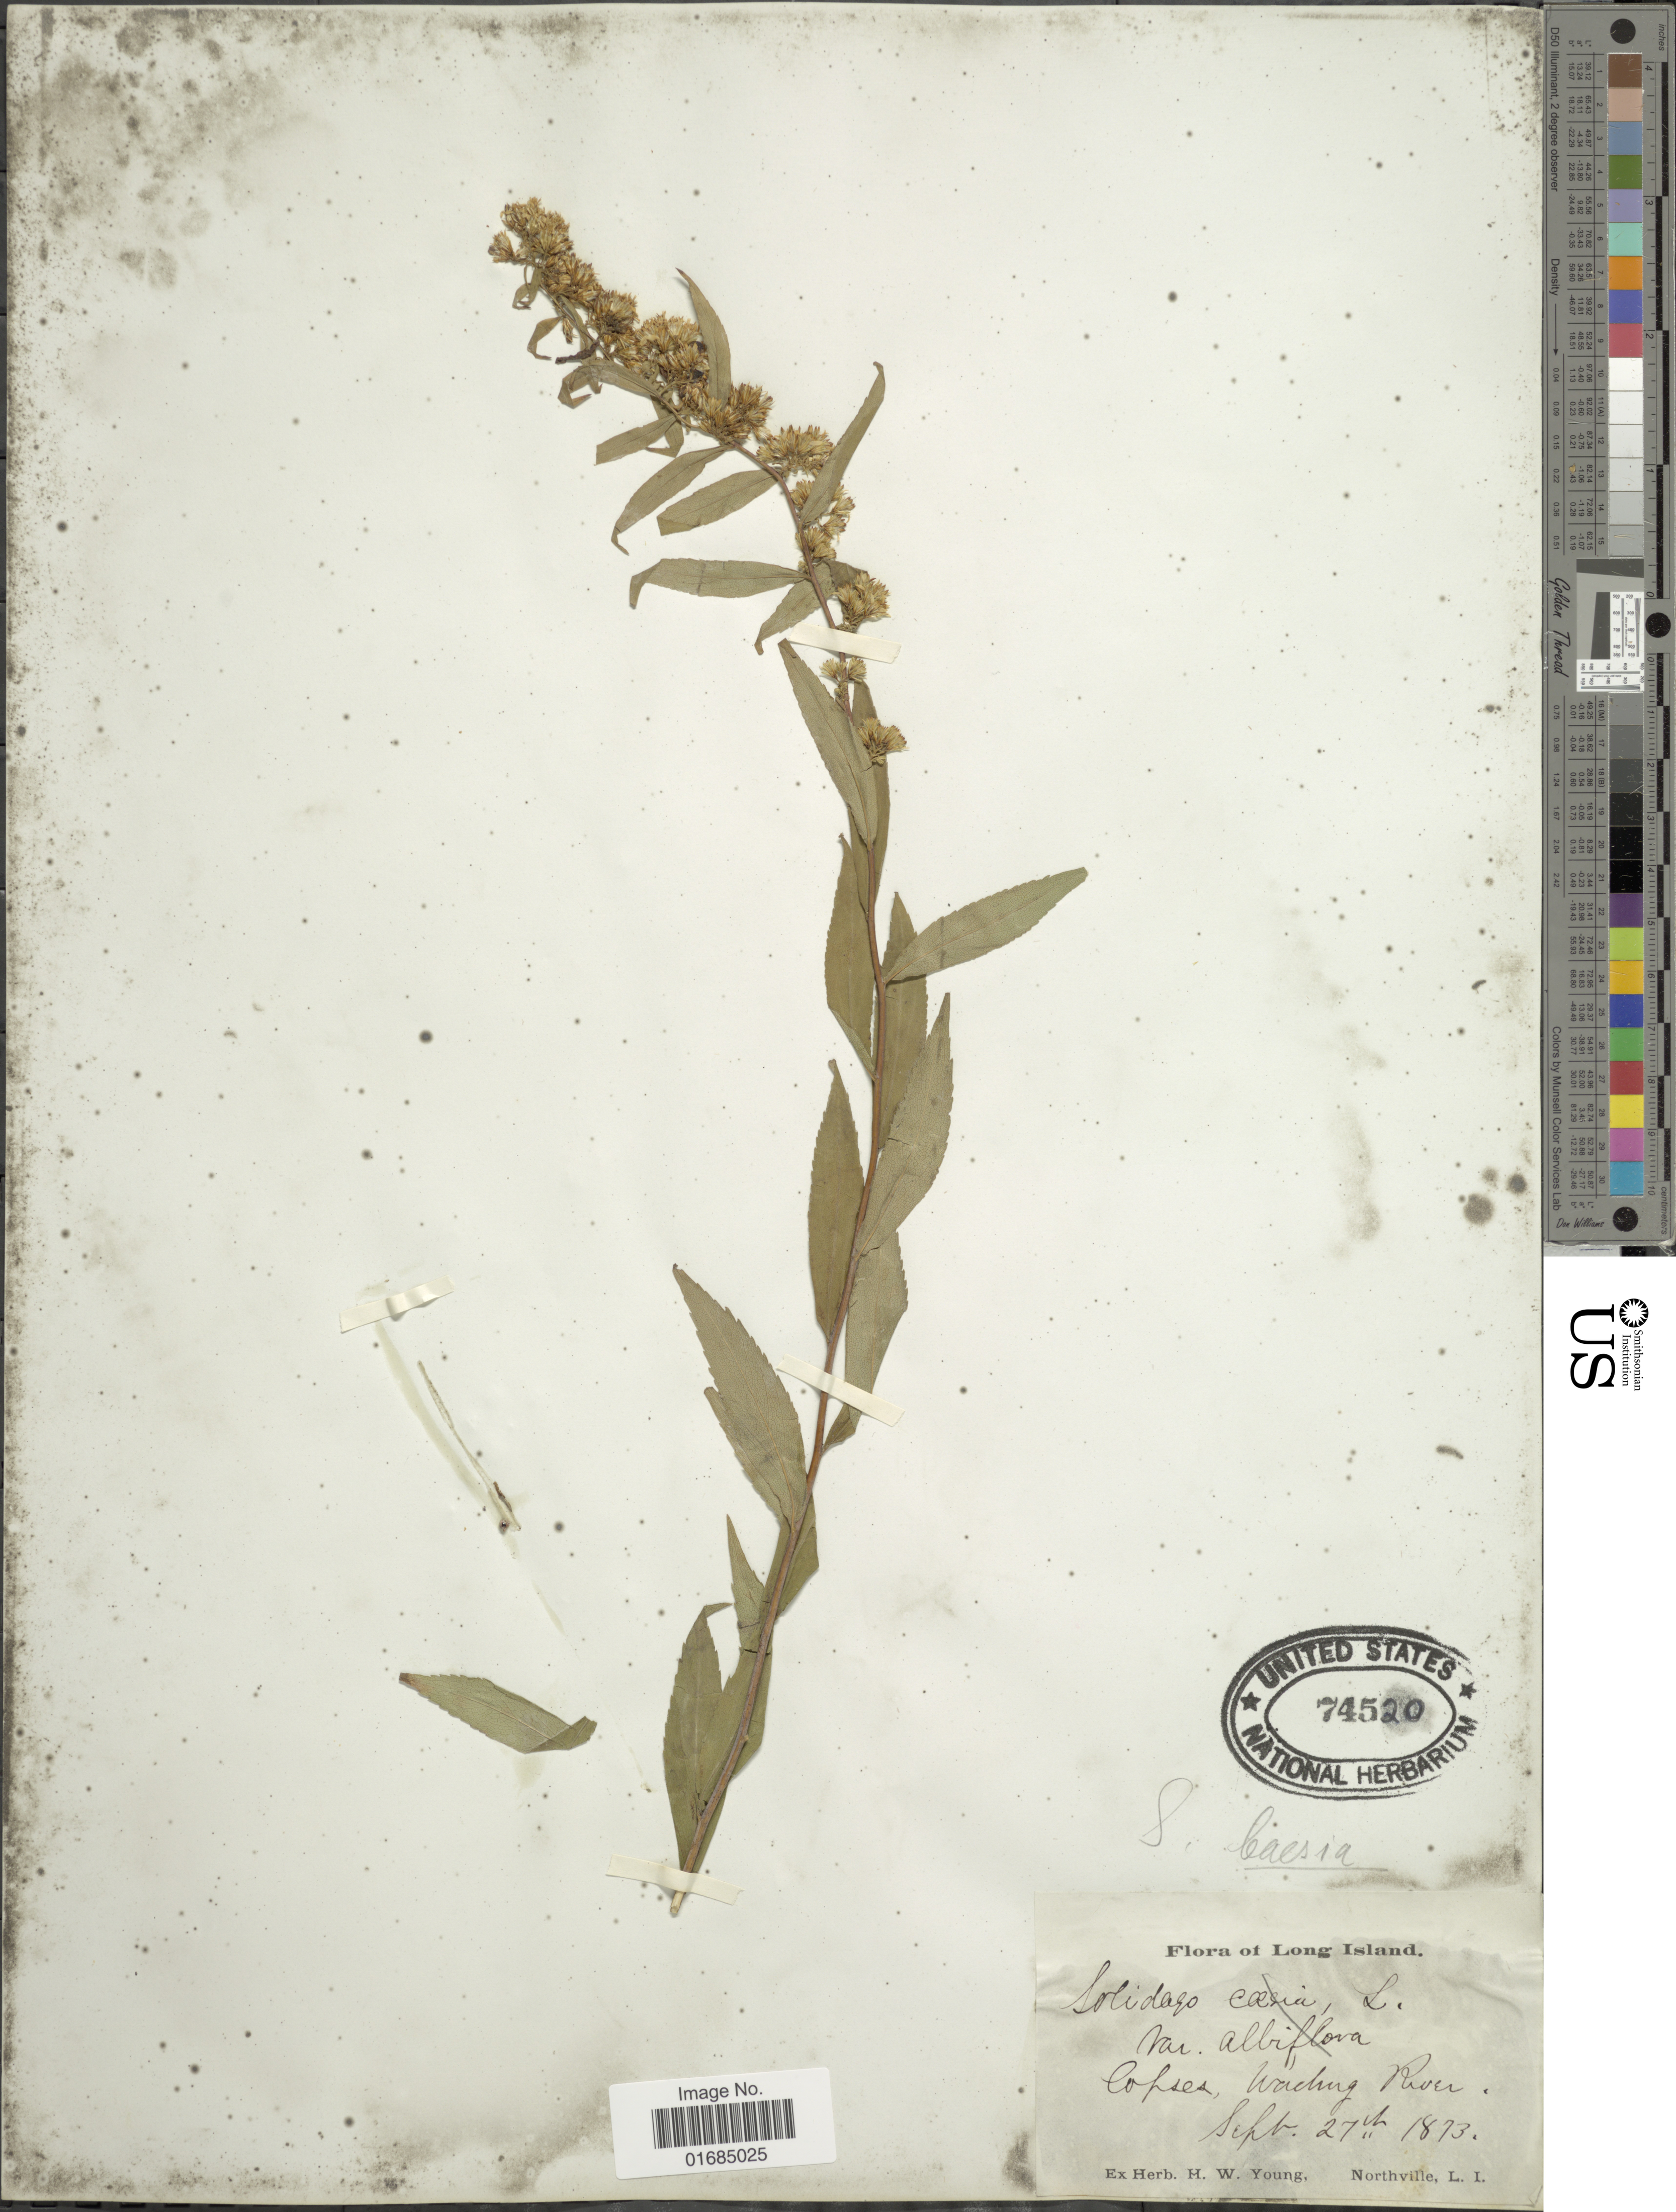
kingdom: Plantae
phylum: Tracheophyta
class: Magnoliopsida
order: Asterales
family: Asteraceae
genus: Solidago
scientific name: Solidago caesia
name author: L.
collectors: ex herb. H.W. Young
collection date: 1873-09-27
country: United States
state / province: New York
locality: Copes waching River, Long Island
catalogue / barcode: US 74520